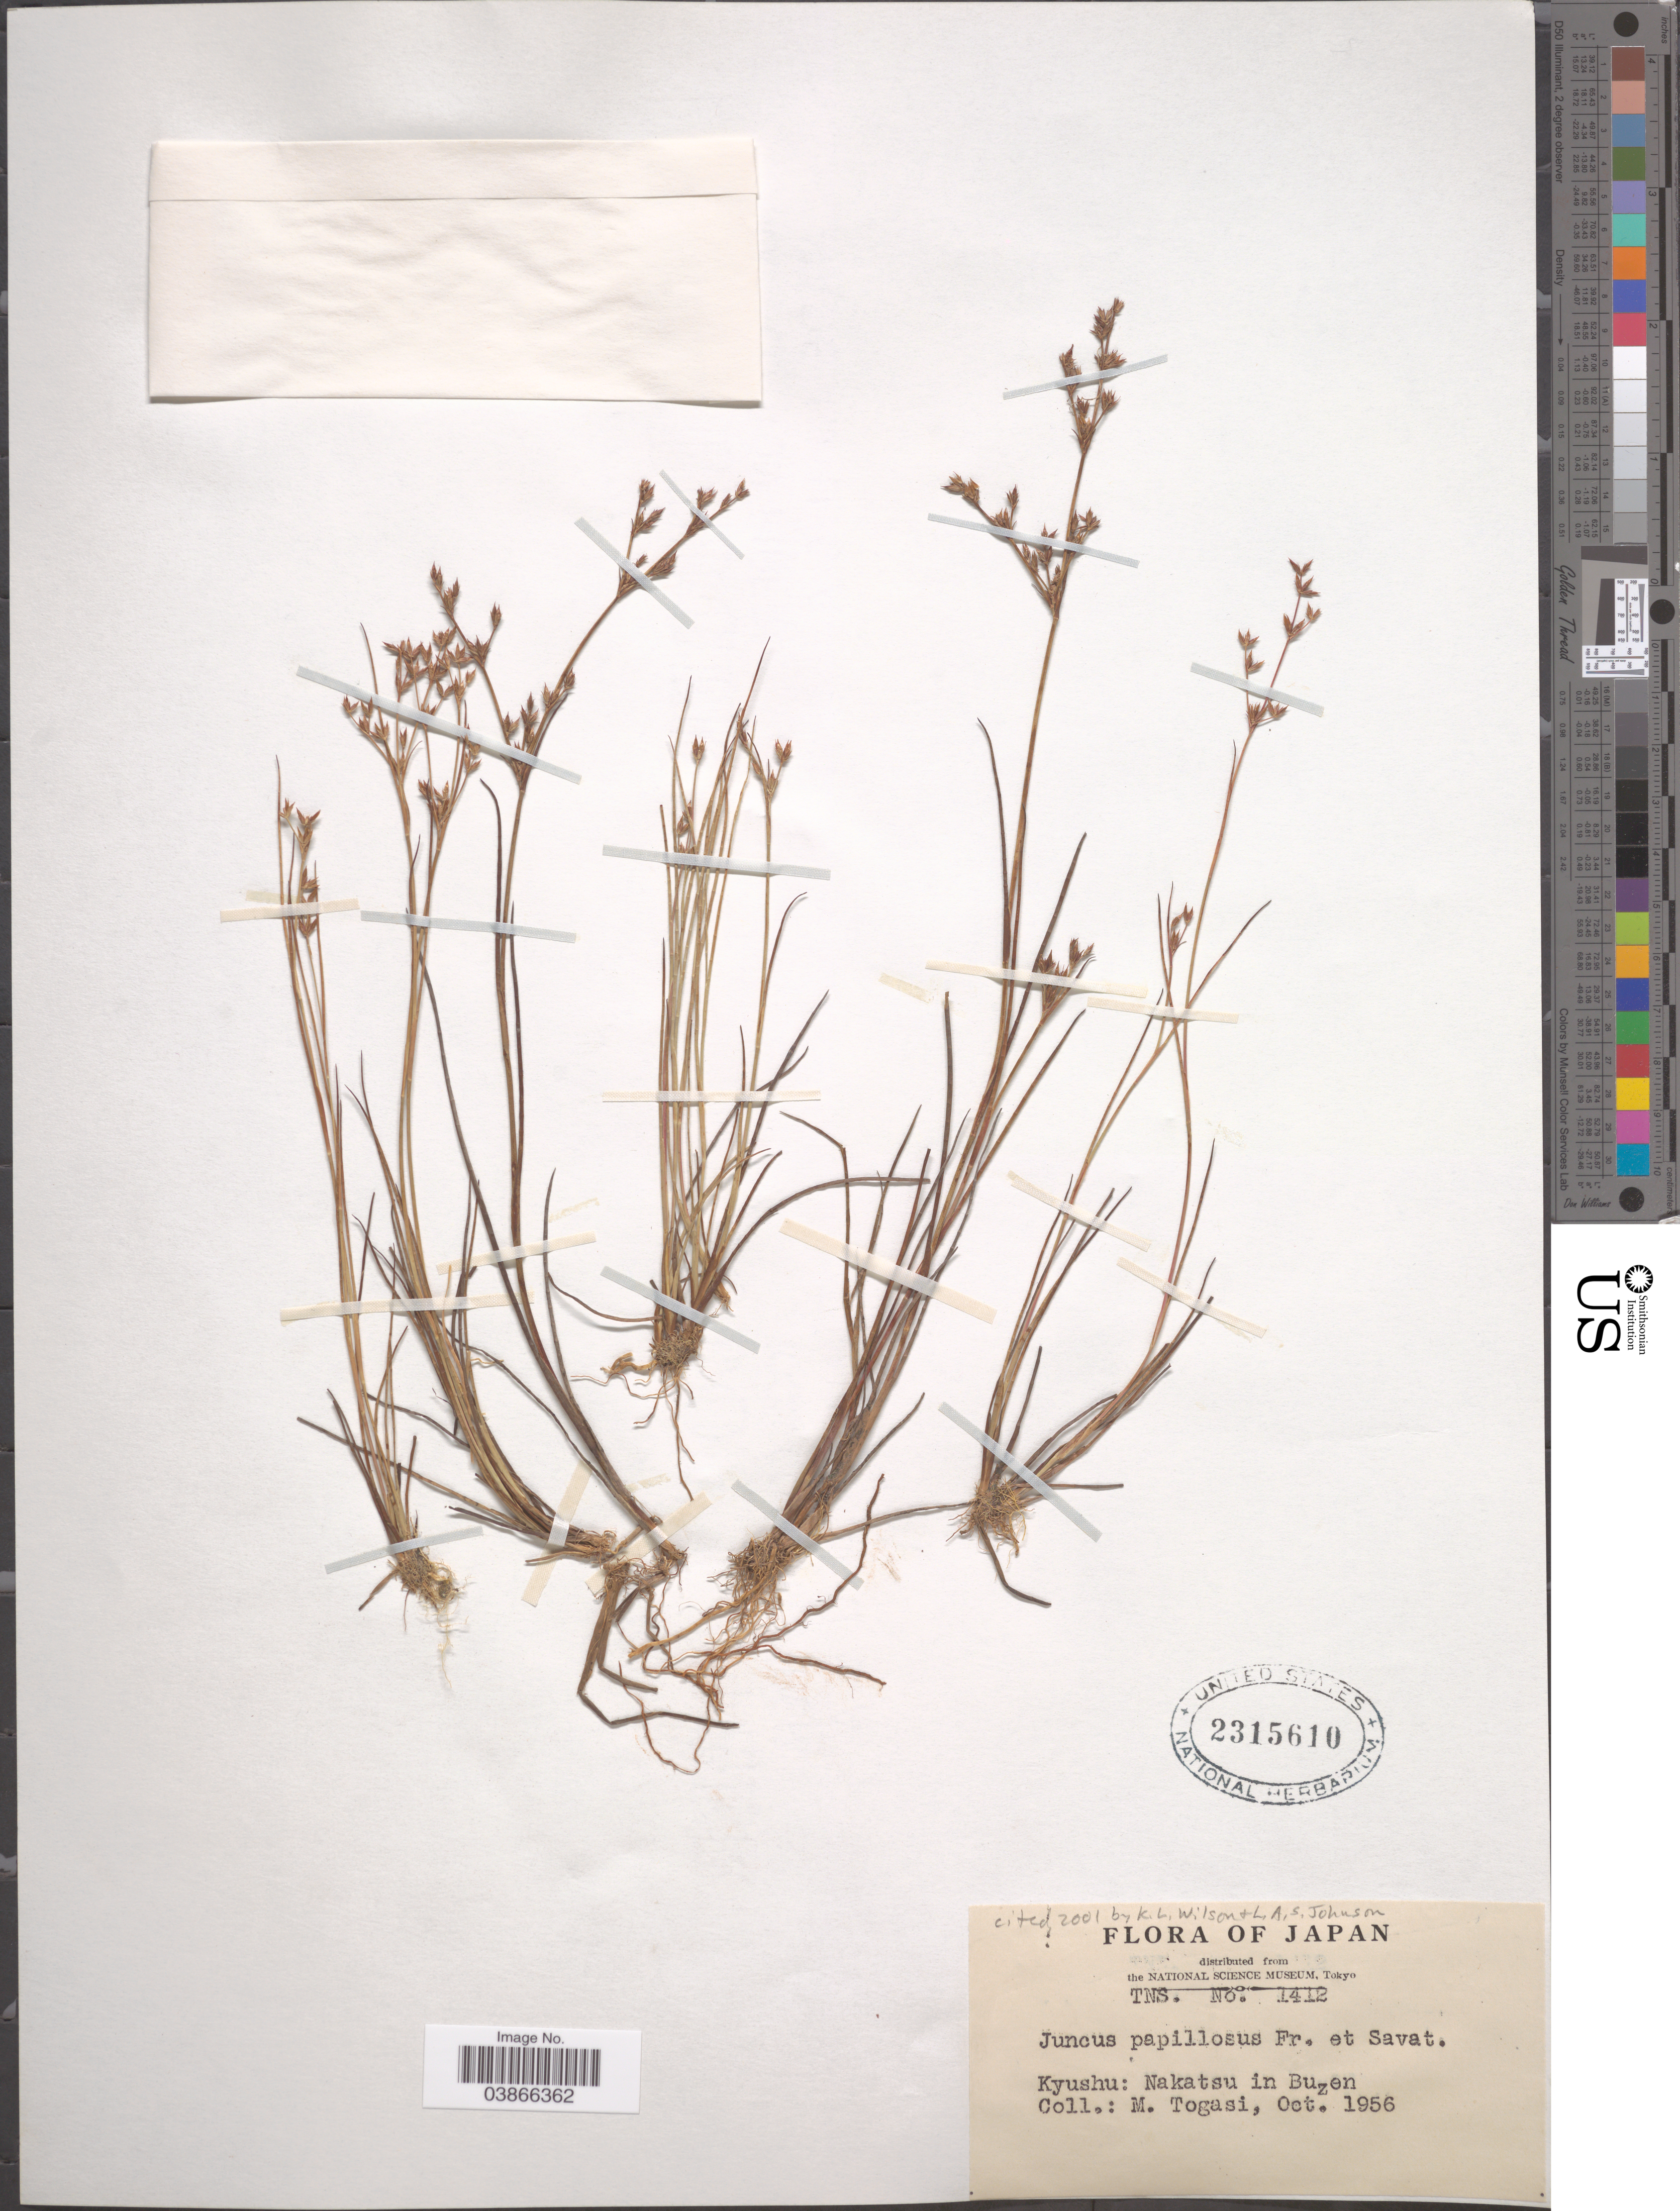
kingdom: Plantae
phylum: Tracheophyta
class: Liliopsida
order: Poales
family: Juncaceae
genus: Juncus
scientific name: Juncus papillosus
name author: Franch. & Sav.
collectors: M. Togasi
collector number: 1412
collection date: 1956-10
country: Japan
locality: Kyushu: Nakatsu in Buzen.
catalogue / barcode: US 2315610